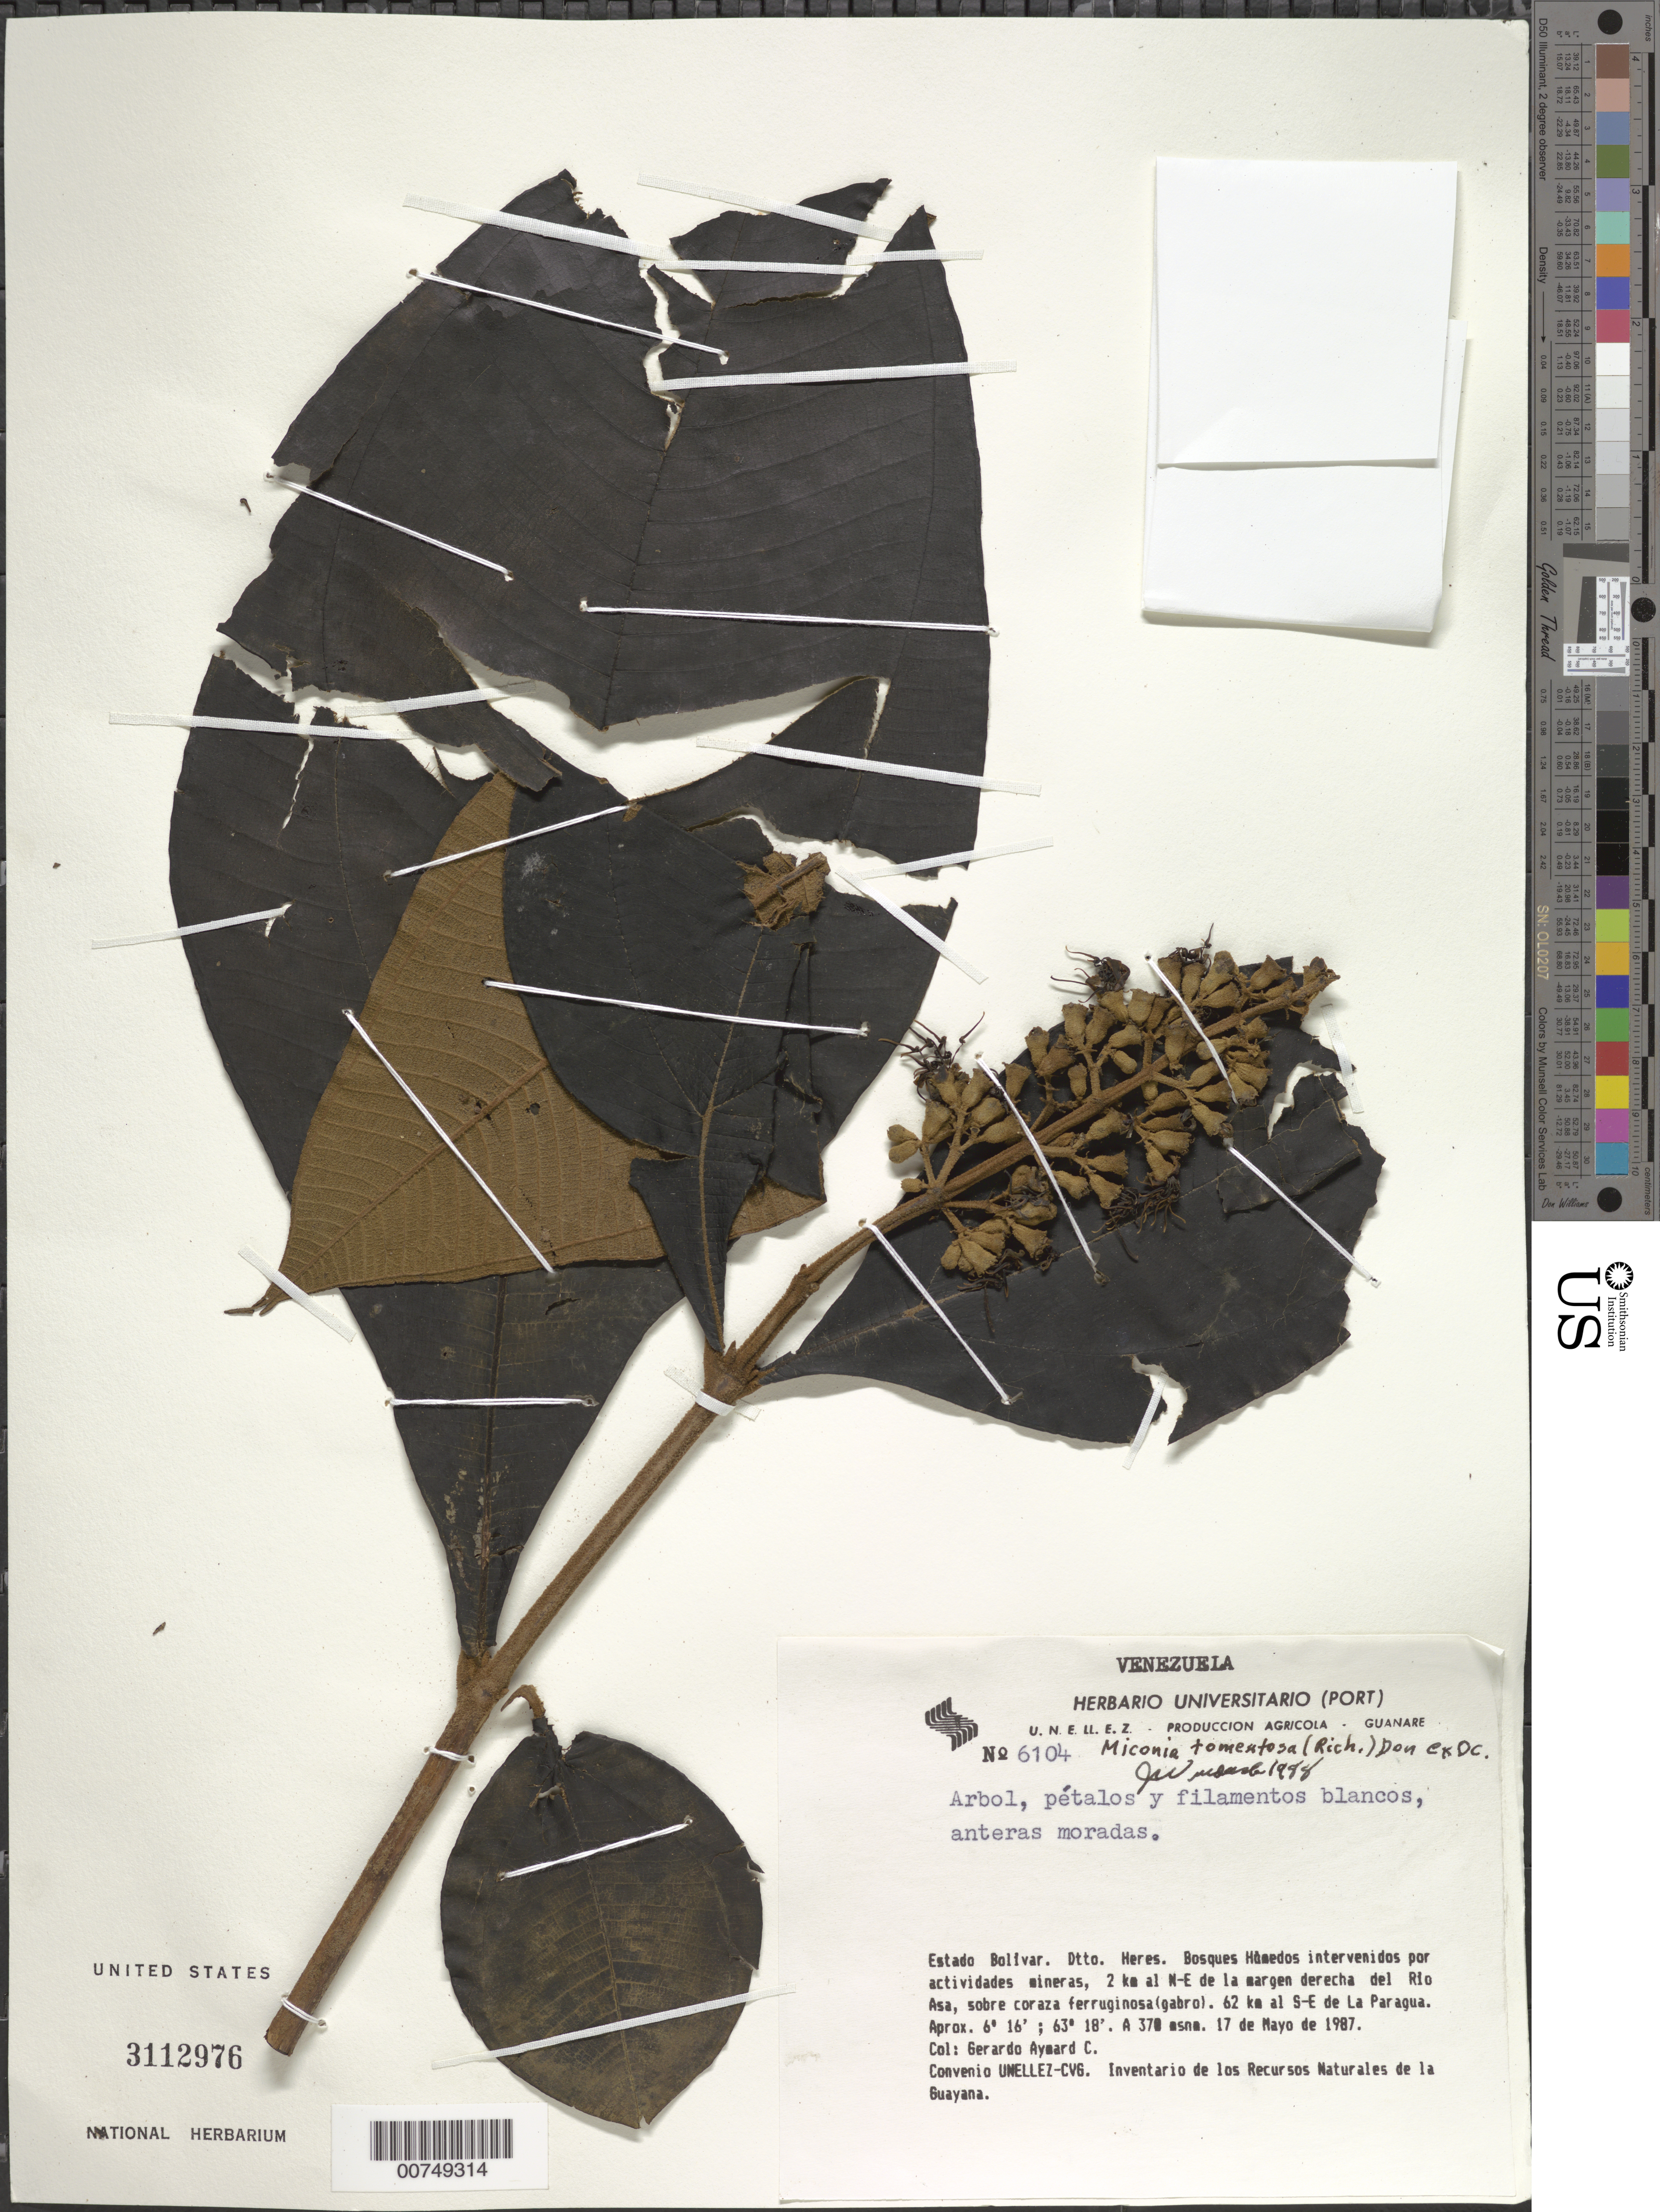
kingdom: Plantae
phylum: Tracheophyta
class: Magnoliopsida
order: Myrtales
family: Melastomataceae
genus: Miconia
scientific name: Miconia tomentosa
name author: (Rich.) D. Don ex DC.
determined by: Wurdack, John J., (US), US (UNITED STATES)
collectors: G. A. Aymard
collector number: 6104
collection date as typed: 17-May-87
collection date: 1987-05-17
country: Venezuela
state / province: Bolívar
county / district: Heres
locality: Río Asa, 2 km al NE de la margen derecha; 62 km al SE de La Paragua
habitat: Wet forest in mining area, sobre coraza ferruginosa (glabro)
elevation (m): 370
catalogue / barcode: US 3112976